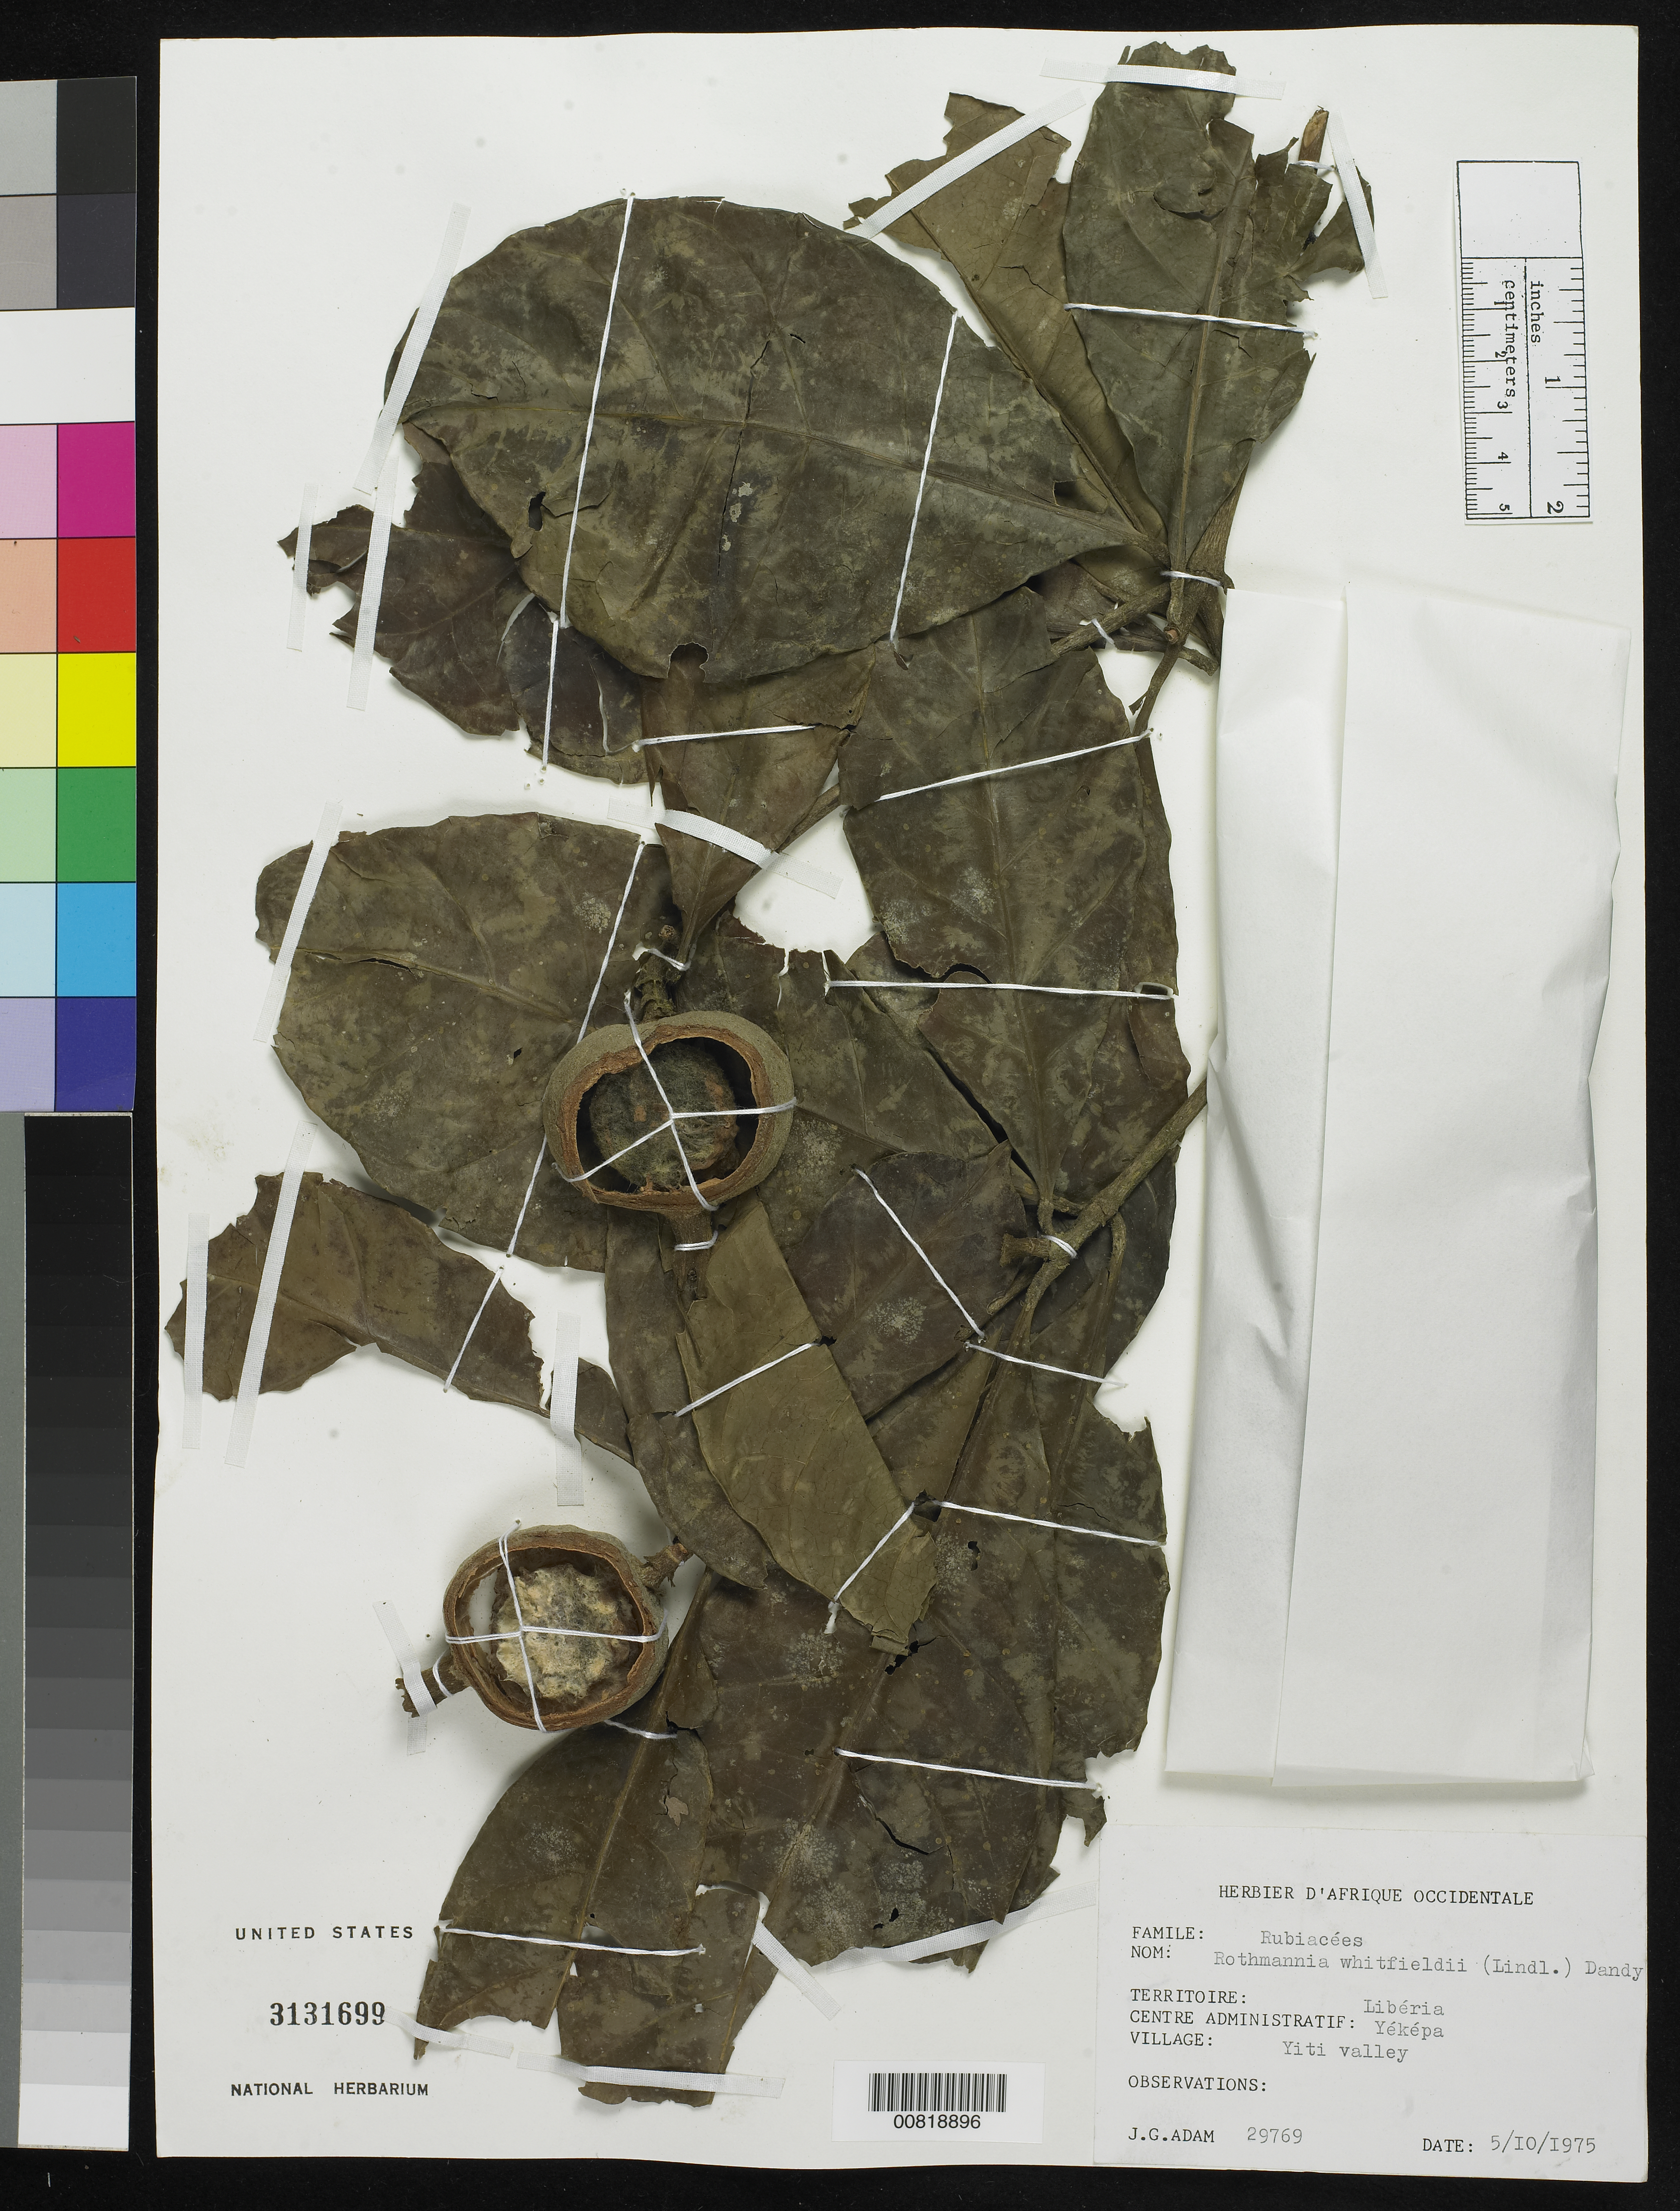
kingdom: Plantae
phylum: Tracheophyta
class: Magnoliopsida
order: Gentianales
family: Rubiaceae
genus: Rothmannia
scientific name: Rothmannia whitfieldii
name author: (Lindl.) Dandy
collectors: J. Adam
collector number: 29769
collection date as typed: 5 Oct 1975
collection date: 1975-10-05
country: Liberia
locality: Yéképa, Yiti valley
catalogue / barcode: US 3131699